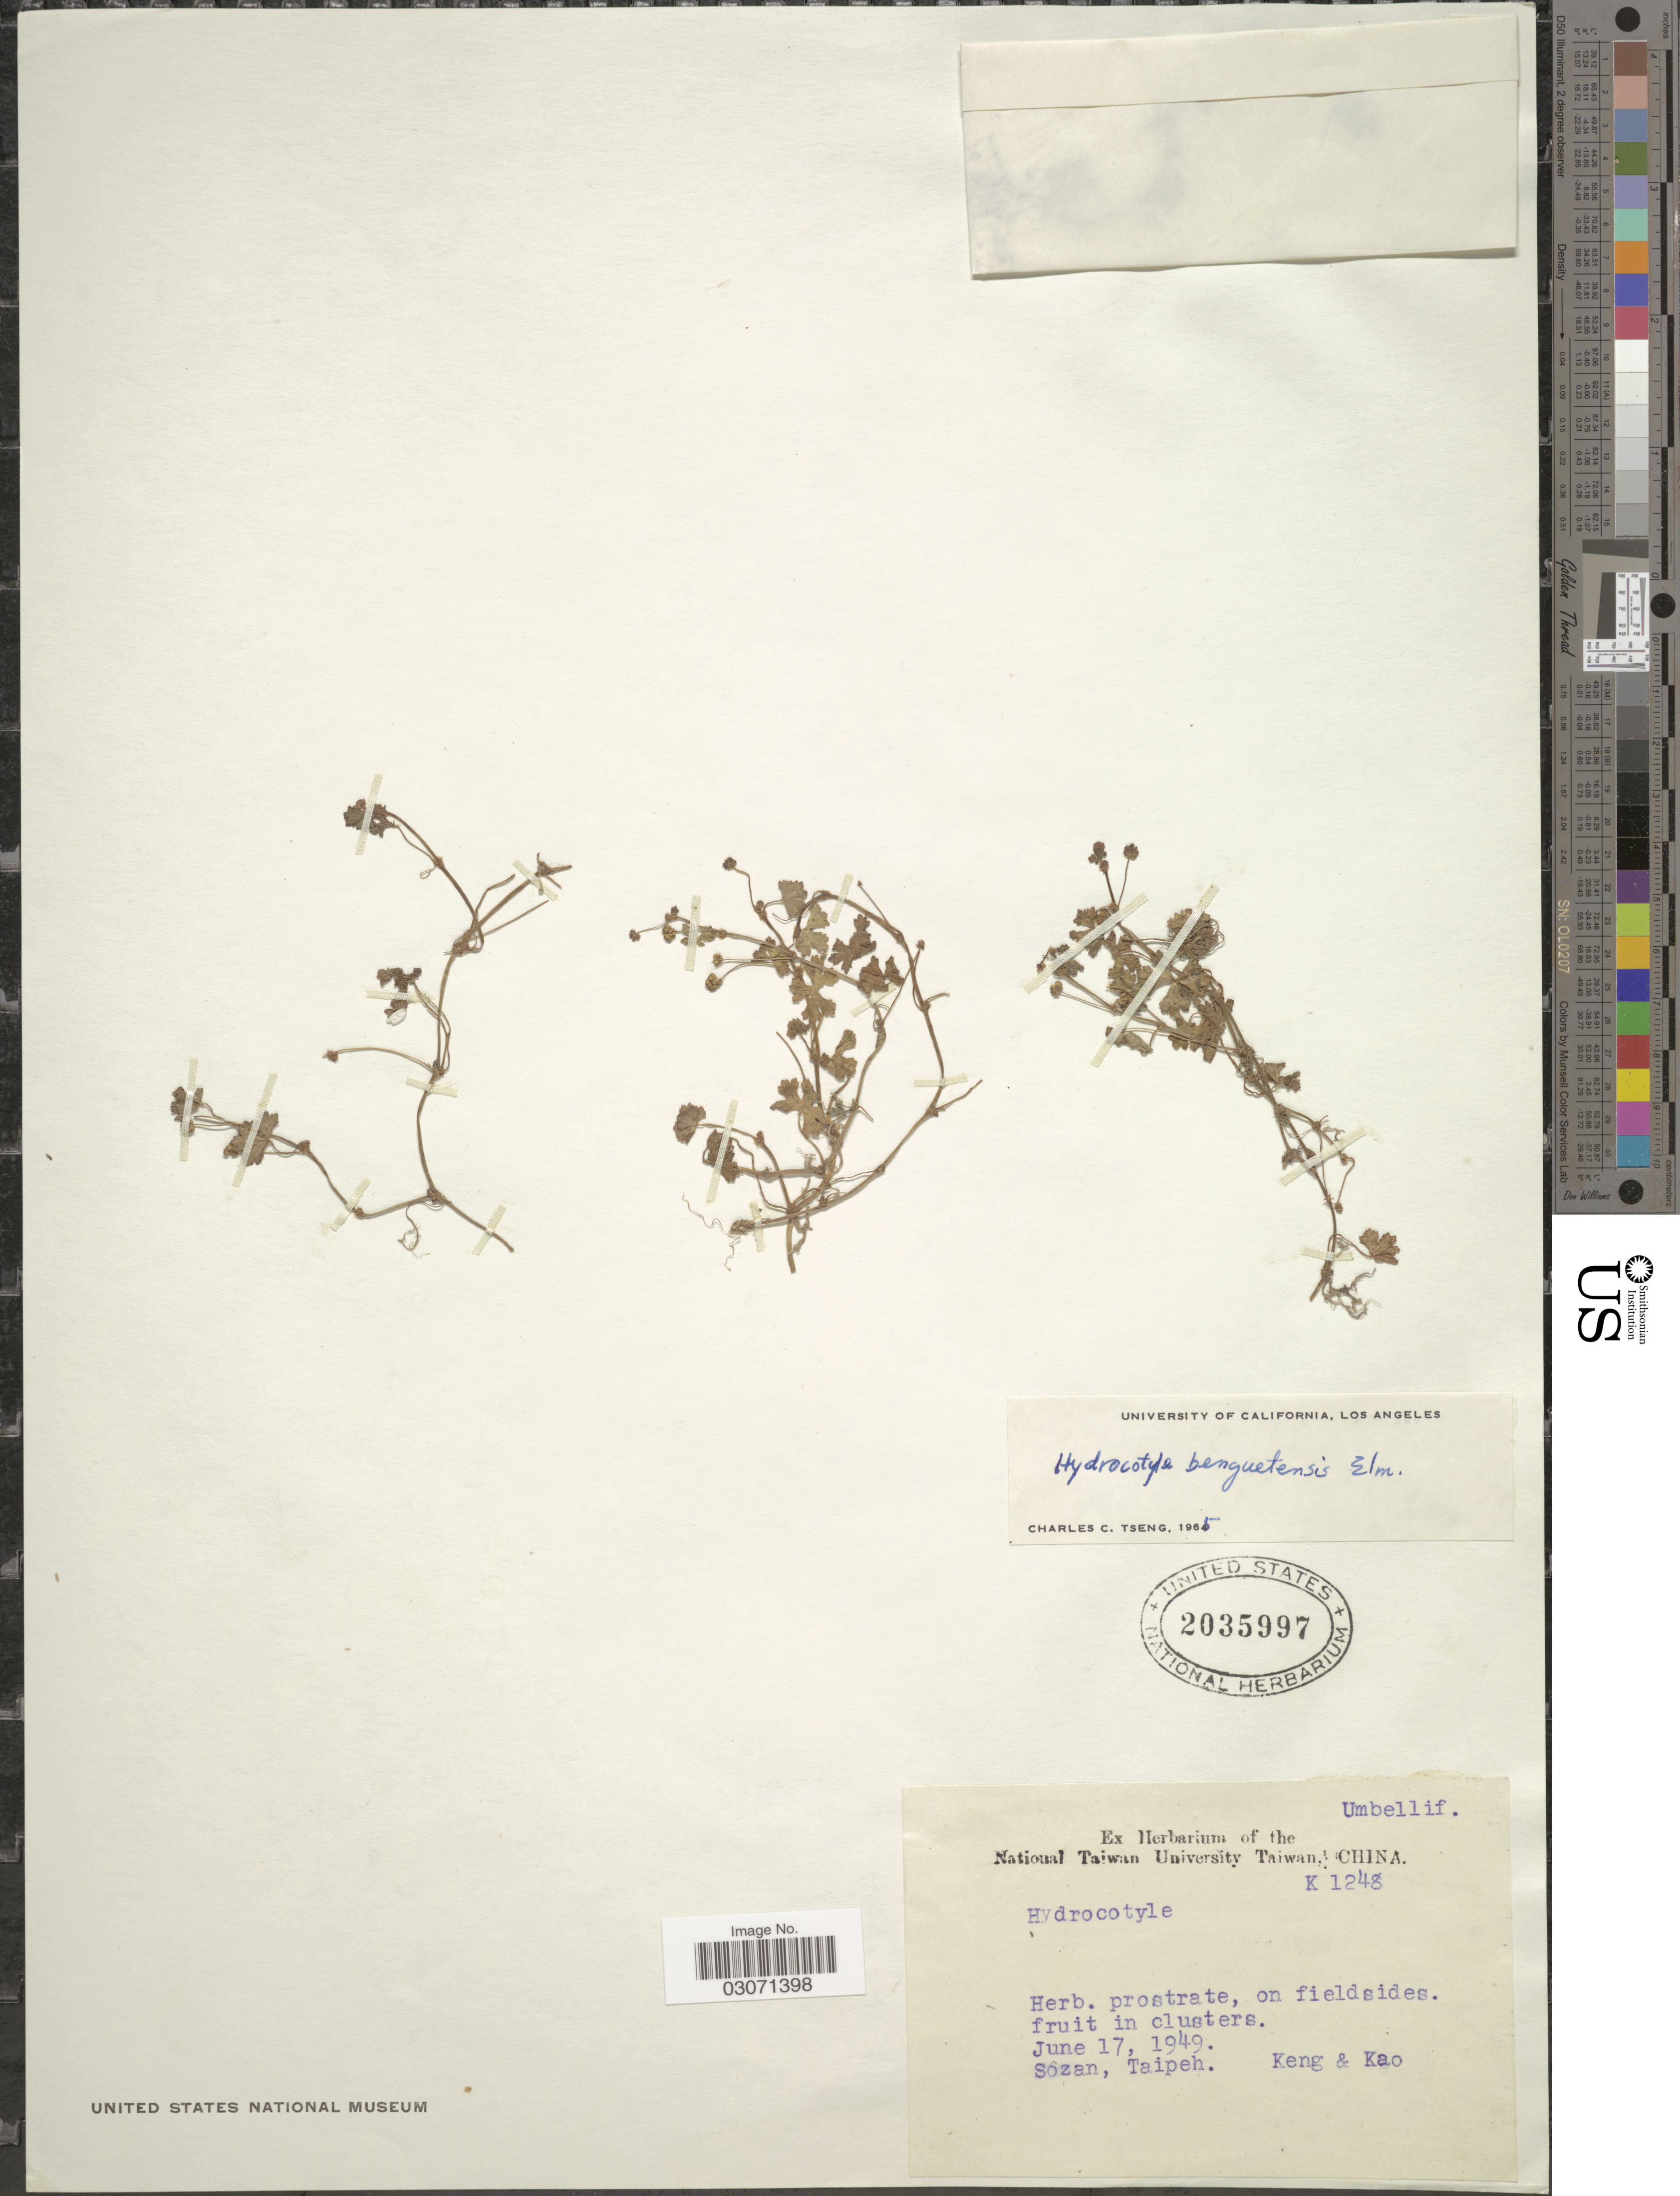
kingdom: Plantae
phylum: Tracheophyta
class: Magnoliopsida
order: Apiales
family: Araliaceae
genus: Hydrocotyle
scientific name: Hydrocotyle benguetensis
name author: Elmer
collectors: -- Keng & -. Kao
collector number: K1248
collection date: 1949-06-17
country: Taiwan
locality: Sôzan, Taipeh.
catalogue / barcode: US 2035997